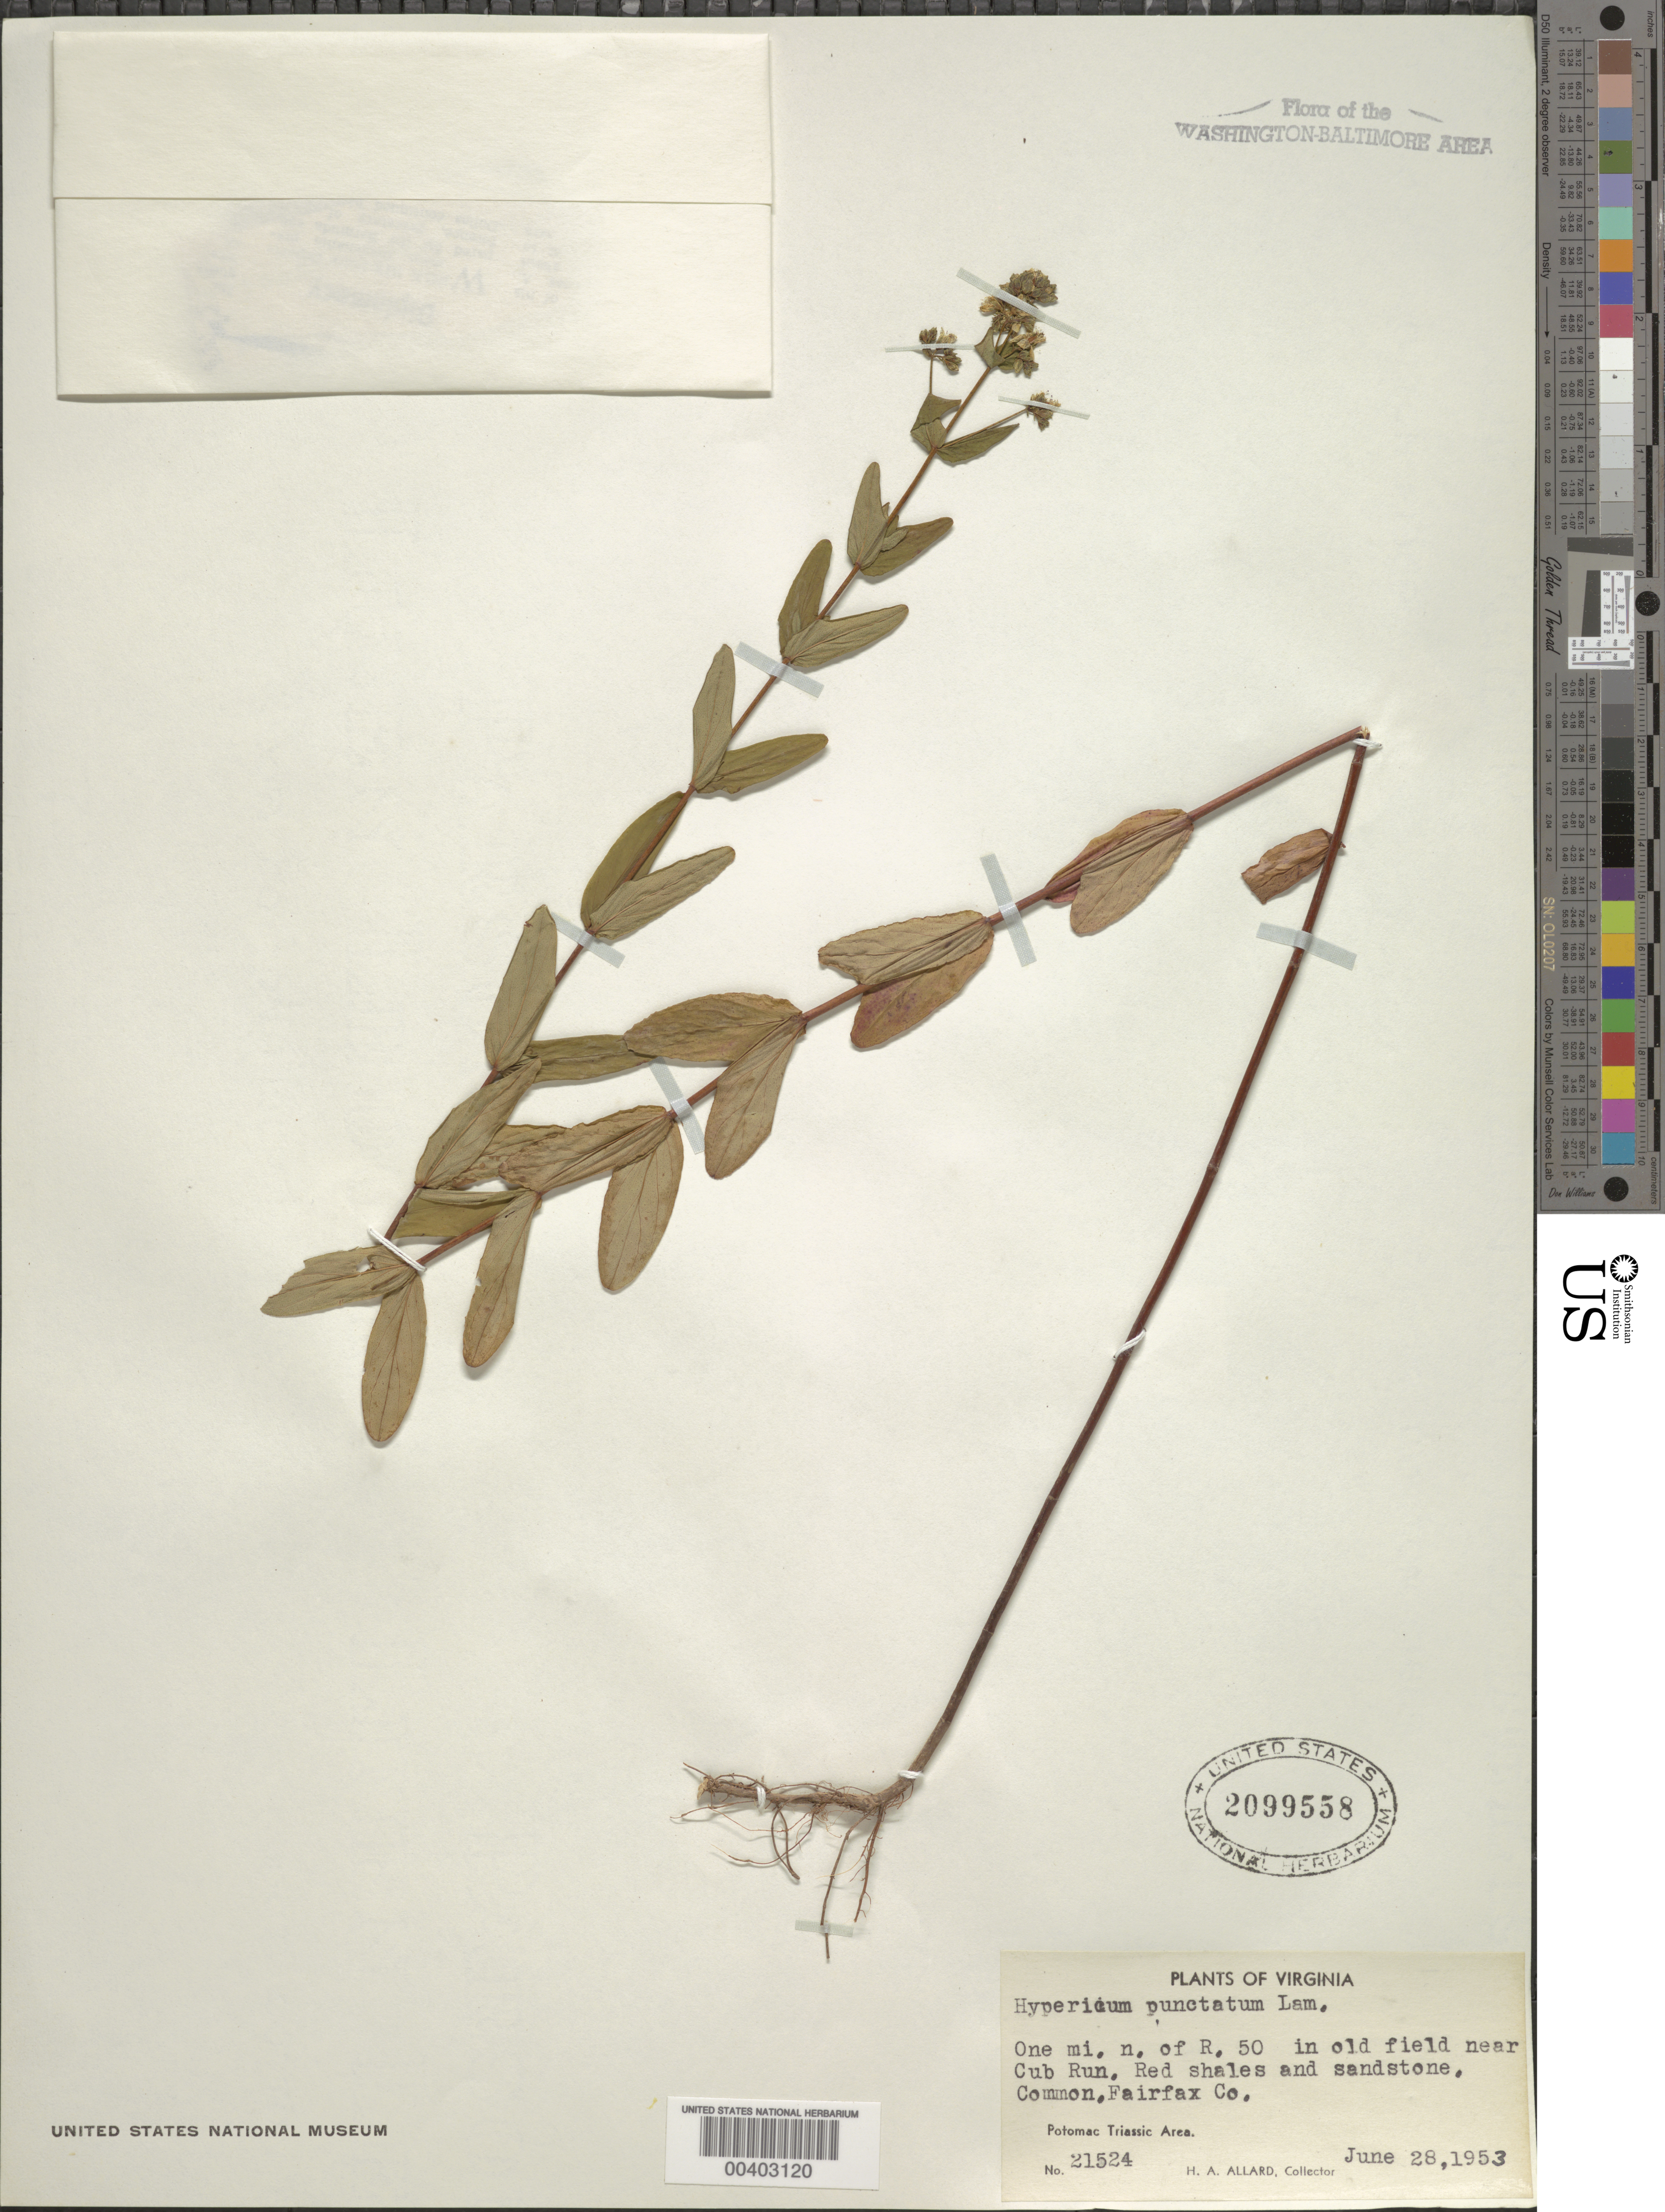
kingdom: Plantae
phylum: Tracheophyta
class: Magnoliopsida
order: Malpighiales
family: Hypericaceae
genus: Hypericum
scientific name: Hypericum punctatum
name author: Lam.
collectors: H. A. Allard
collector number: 21524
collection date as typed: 28 Jun 1953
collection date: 1953-06-28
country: United States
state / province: Virginia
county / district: Fairfax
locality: North of Route 50 near Cub Run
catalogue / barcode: US 2099558